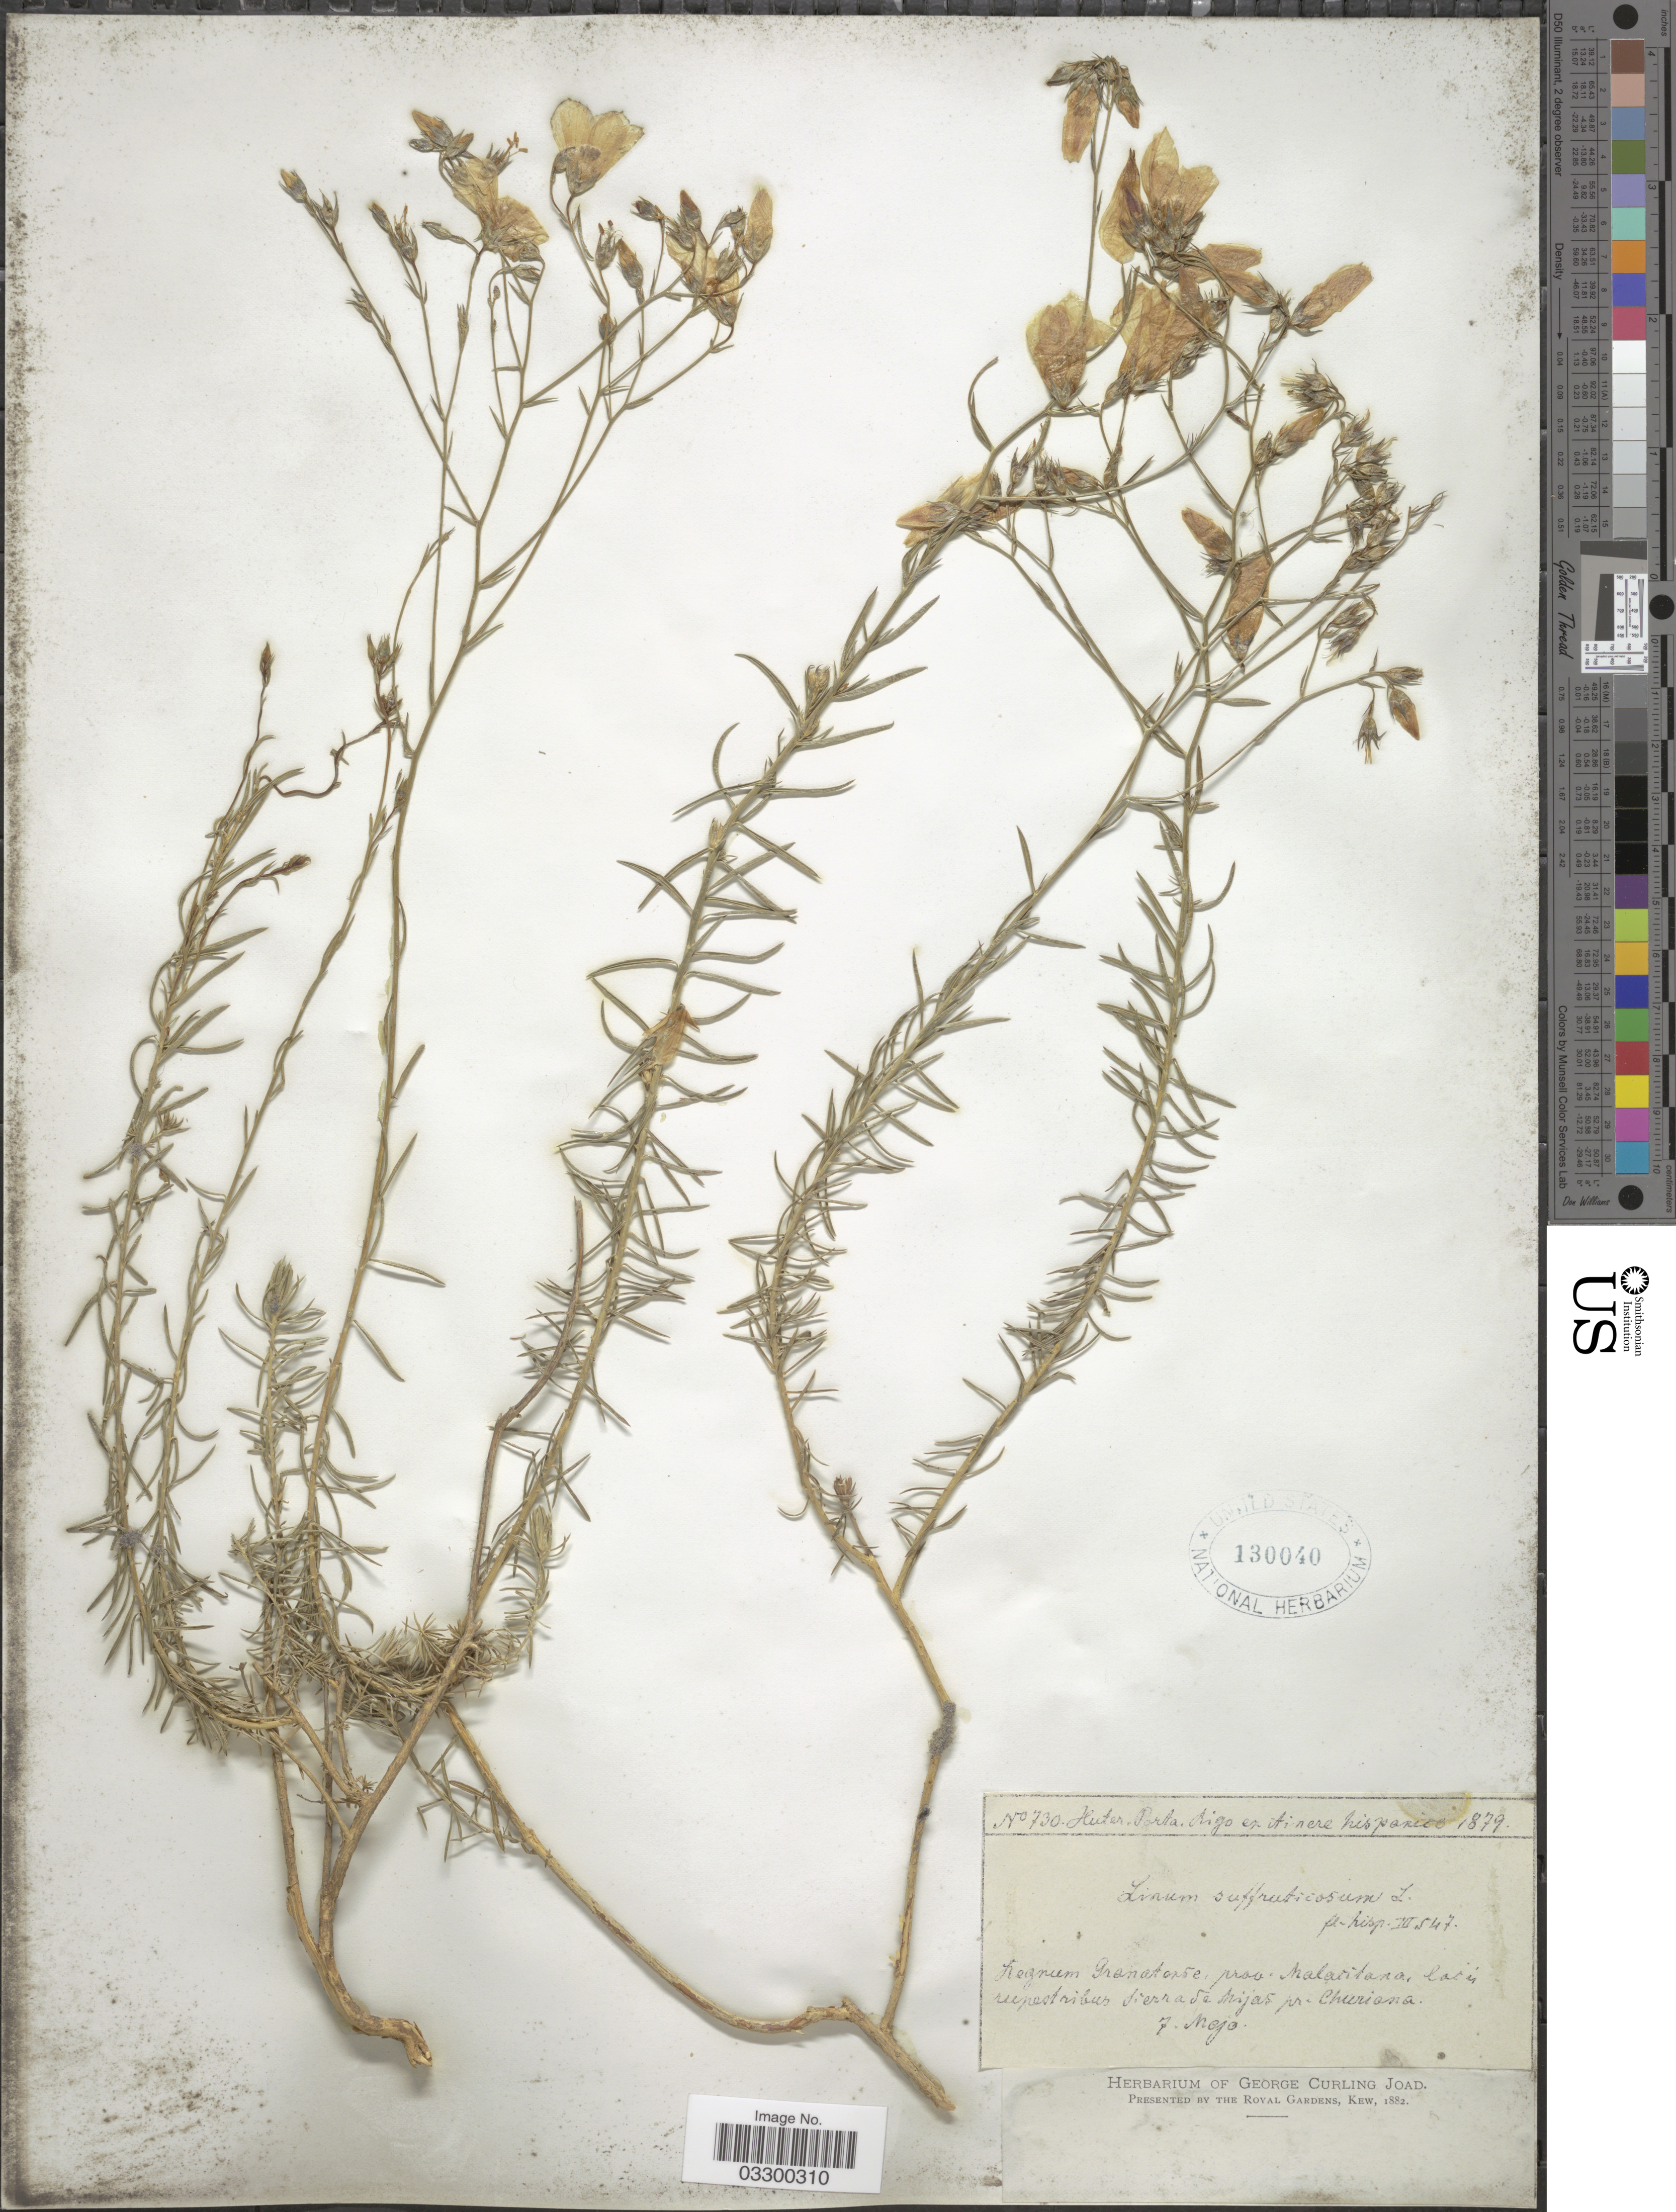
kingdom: Plantae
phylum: Tracheophyta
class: Magnoliopsida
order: Malpighiales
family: Linaceae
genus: Linum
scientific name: Linum suffruticosum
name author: L.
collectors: -. Huter, -- Porta & -- Rigo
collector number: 730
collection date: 1879-05-07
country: Spain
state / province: Andalucia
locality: Rigo ex Ainere hispanico. Regnum Granatense, prov. Malacitana, lacu rupestribus Sierra da Mijas pr. Churriana.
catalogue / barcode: US 130040